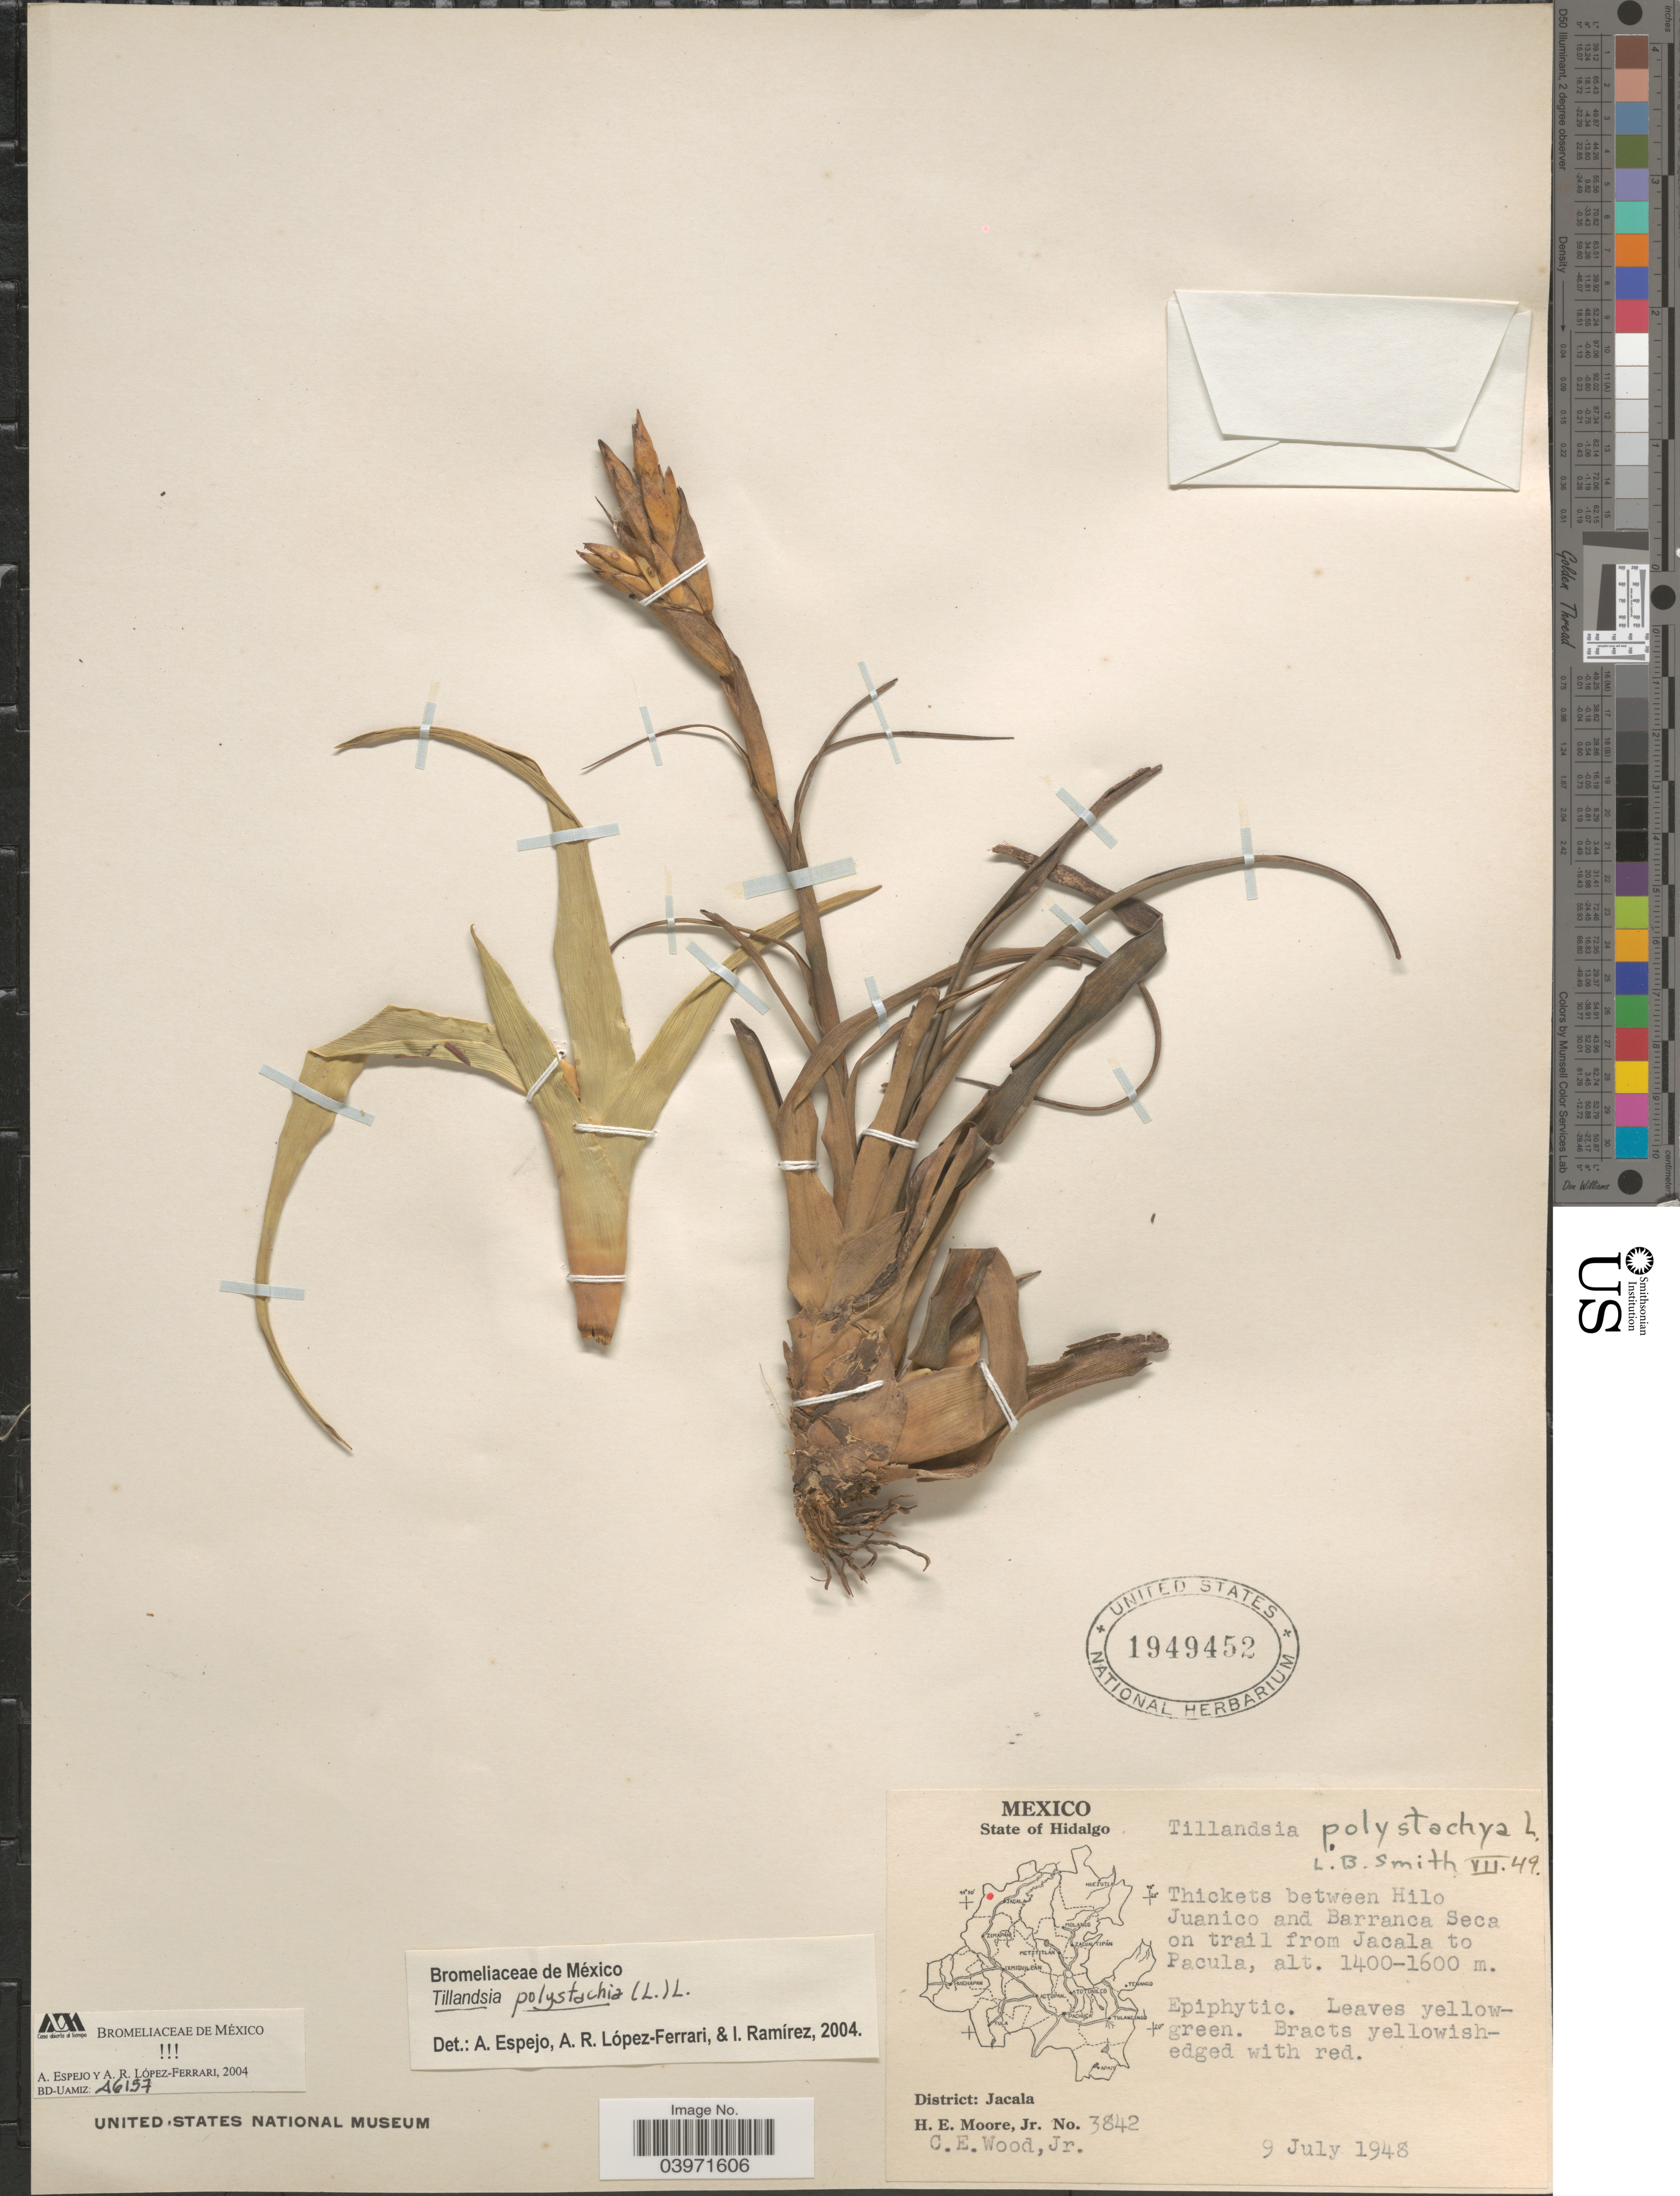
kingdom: Plantae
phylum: Tracheophyta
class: Liliopsida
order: Poales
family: Bromeliaceae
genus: Tillandsia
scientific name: Tillandsia polystachia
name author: (L.) L.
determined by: Espejo, Adolfo; López Ferrari, Ana R.; Ramírez M., Ivon M.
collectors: H. Moore & C. Wood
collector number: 3842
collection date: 1948-07-09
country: Mexico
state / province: Hidalgo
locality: Thickets between Hilo Juanico and Barranca Seca on trail from Jacala to Pacula. District: Jacala.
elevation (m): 1400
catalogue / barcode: US 1949452